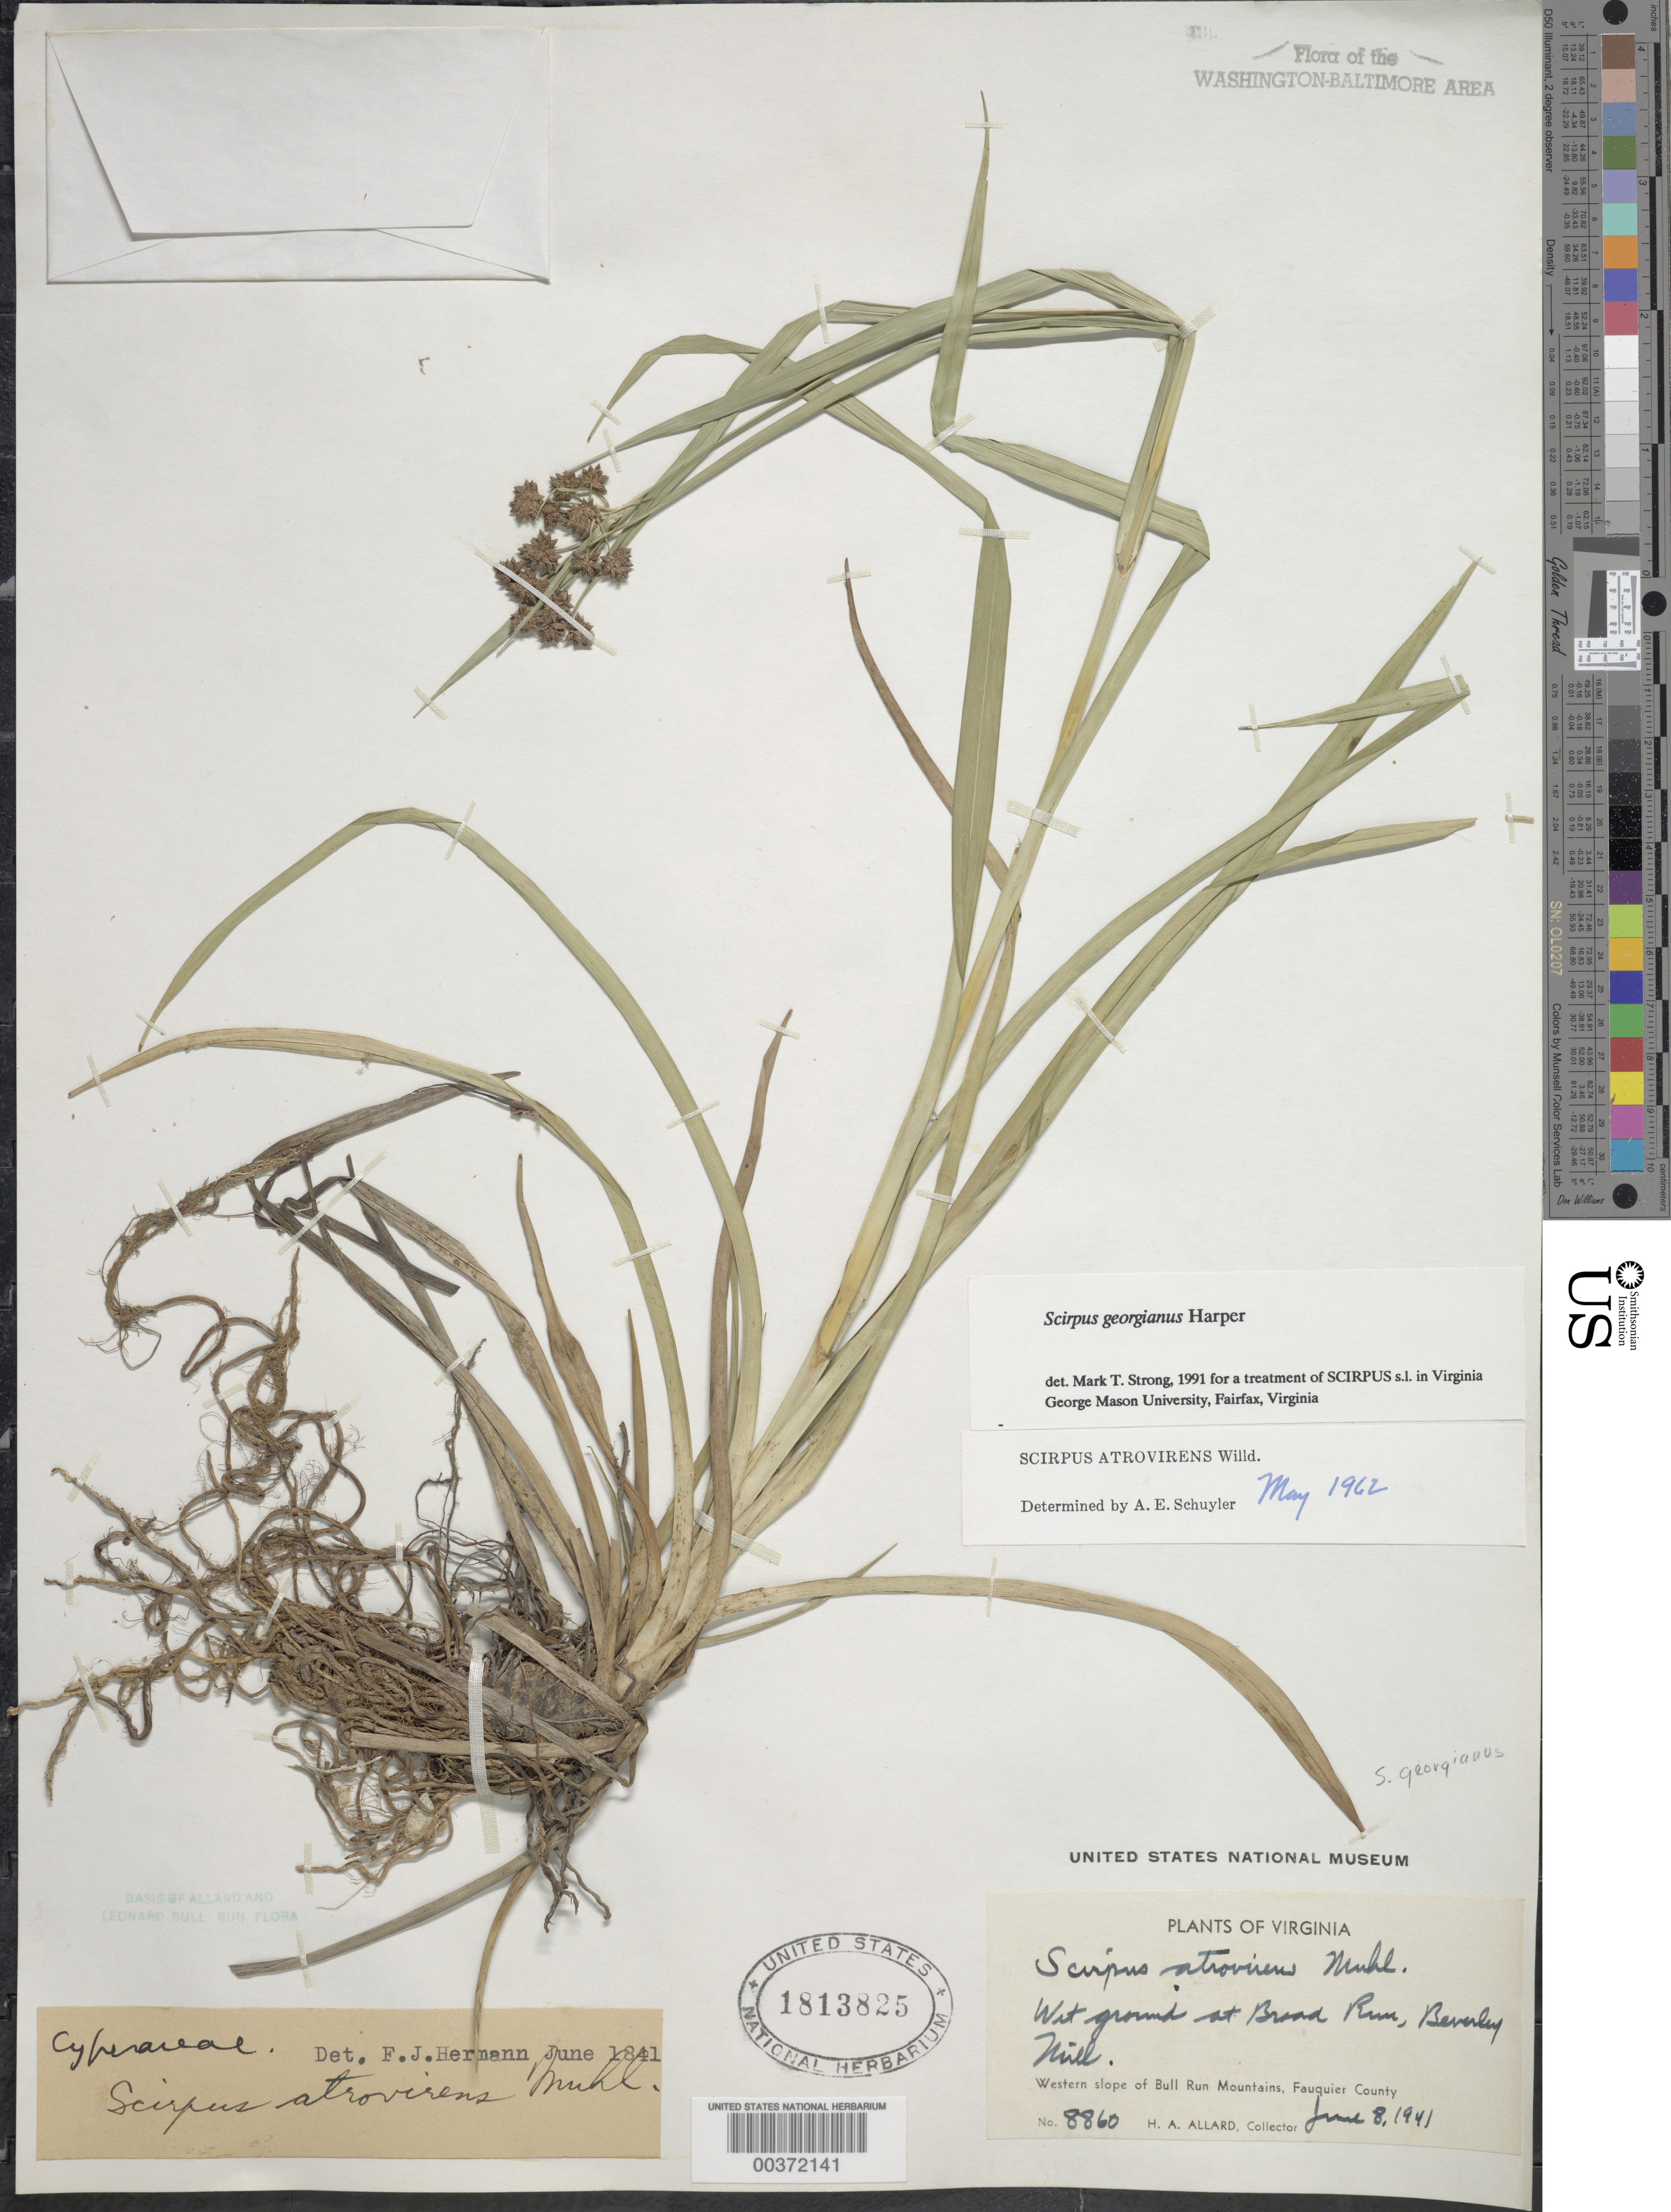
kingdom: Plantae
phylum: Tracheophyta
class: Liliopsida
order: Poales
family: Cyperaceae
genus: Scirpus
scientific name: Scirpus atrovirens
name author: Willd.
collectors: H. A. Allard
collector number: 8860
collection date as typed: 08 Jun 1941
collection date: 1941-06-08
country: United States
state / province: Virginia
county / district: Fauquier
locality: Broad Run, Beverley Mill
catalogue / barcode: US 1813825